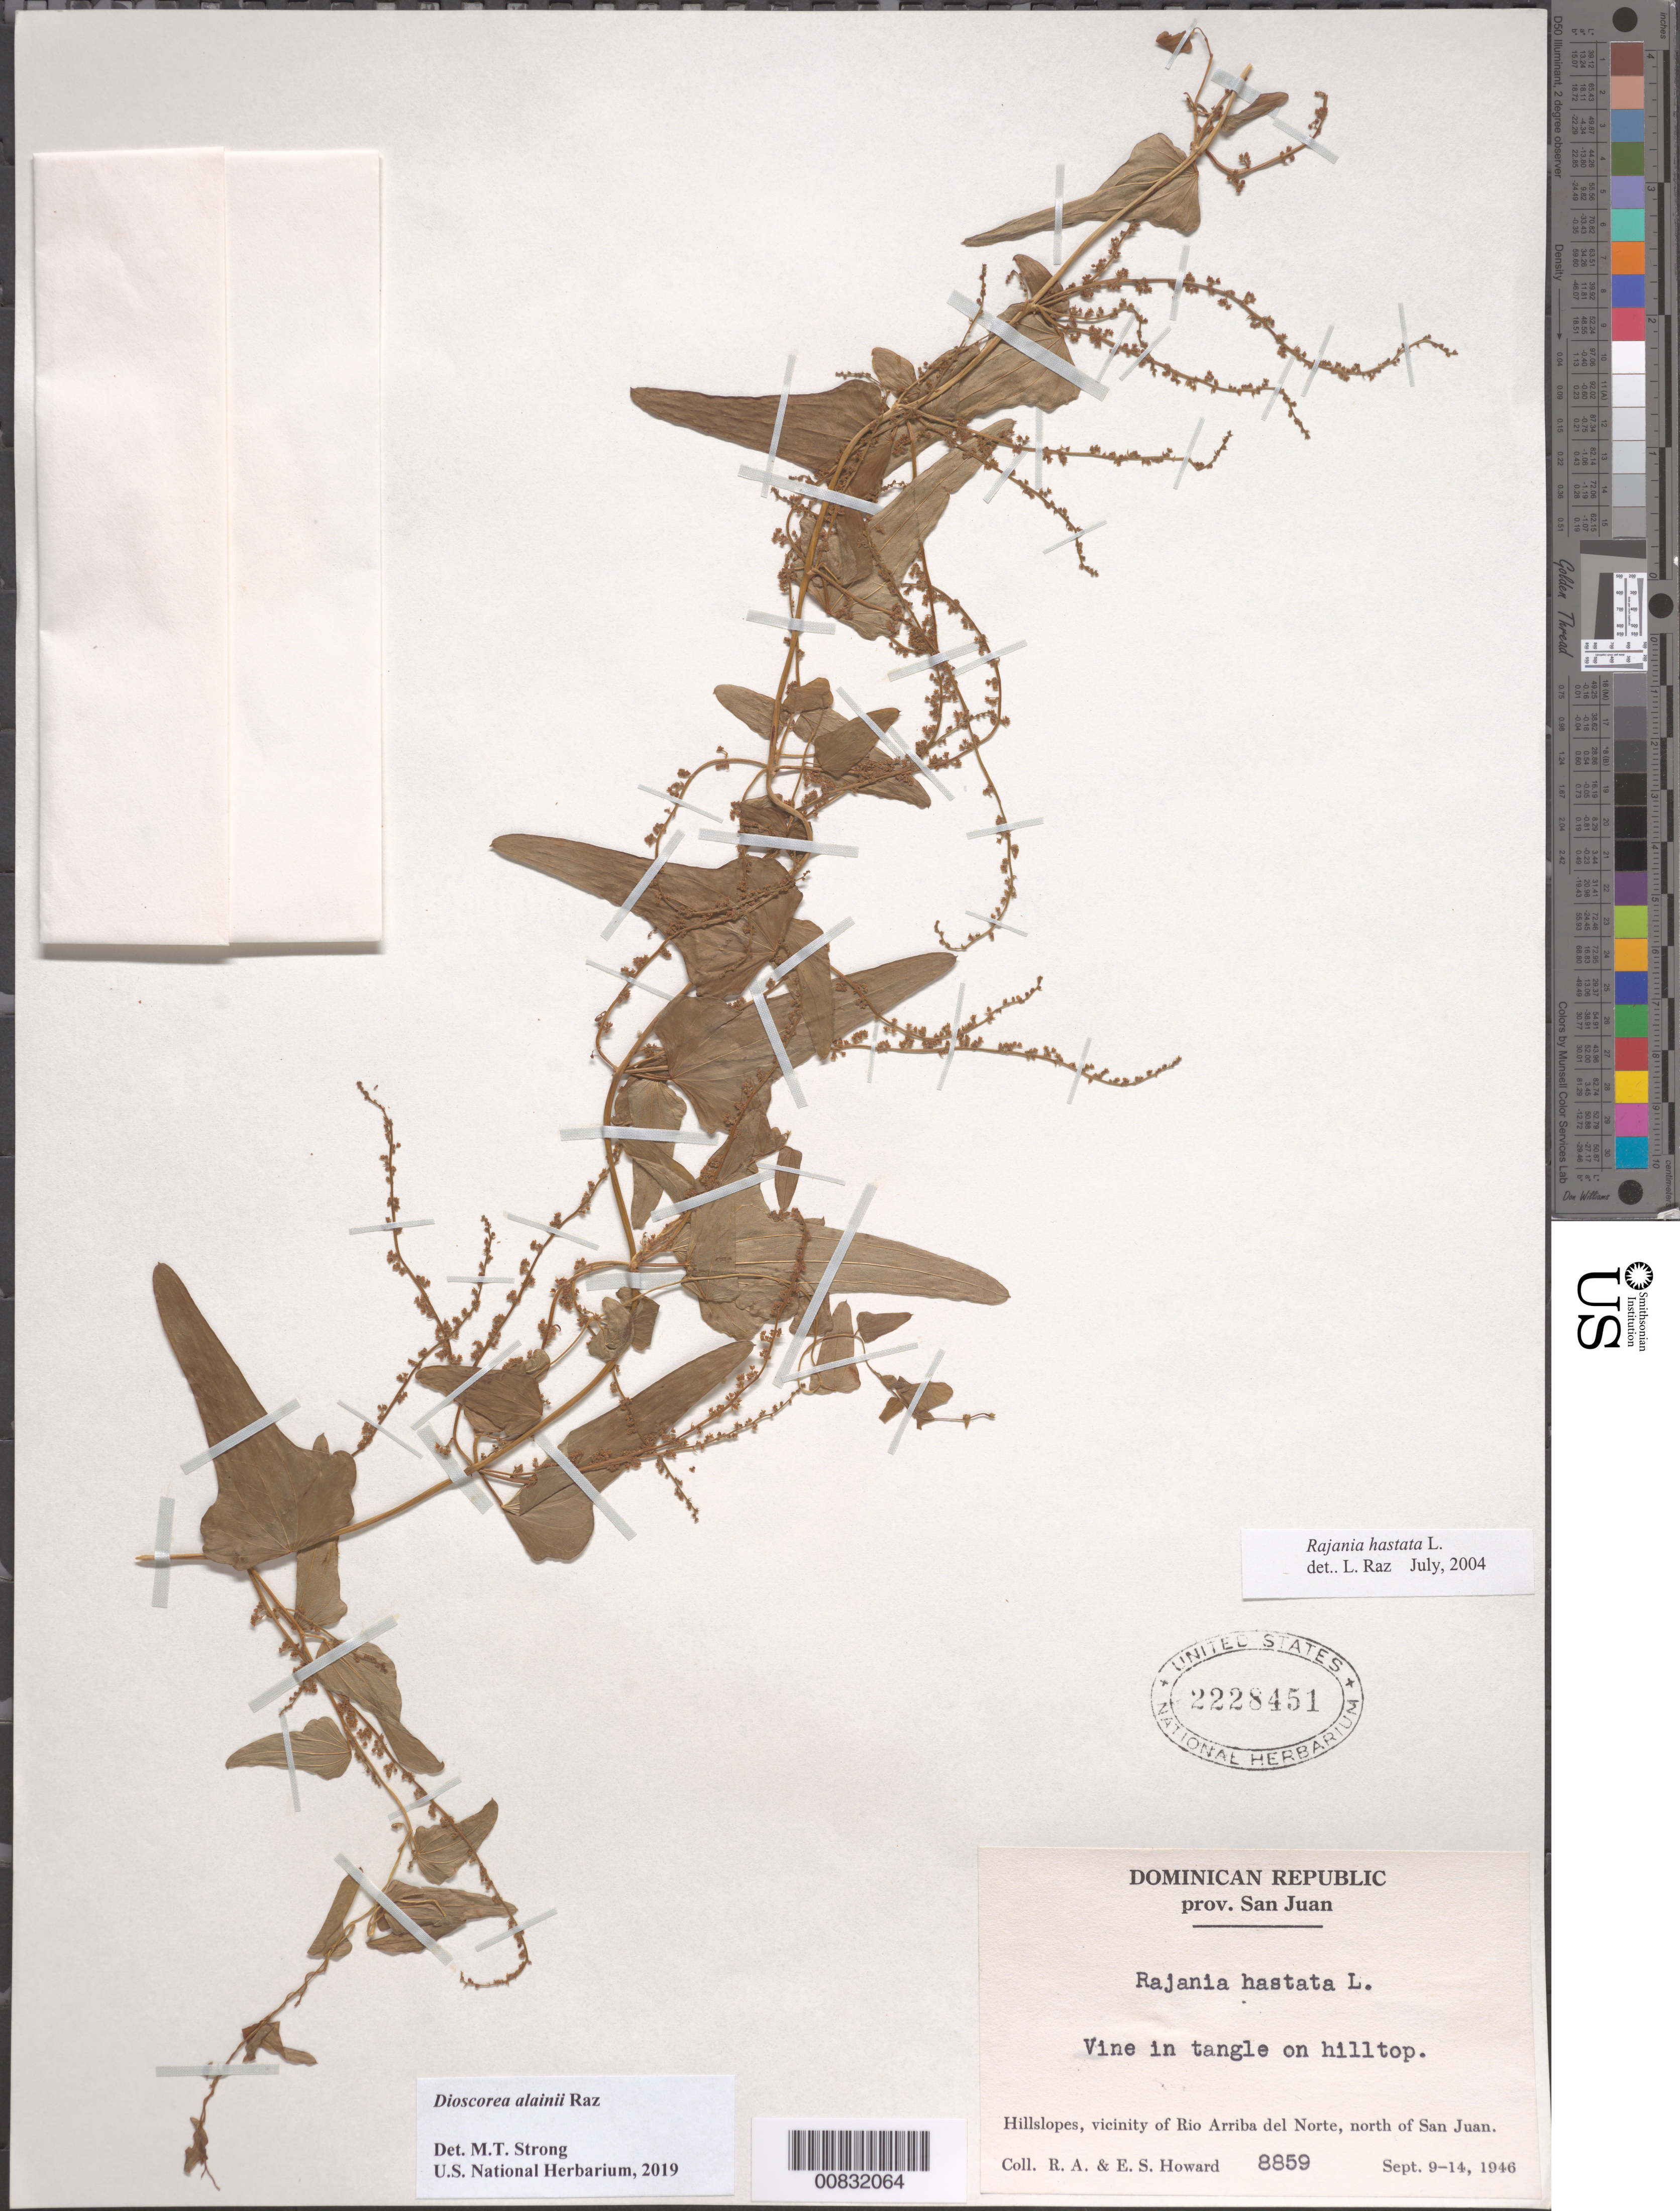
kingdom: Plantae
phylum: Tracheophyta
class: Liliopsida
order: Dioscoreales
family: Dioscoreaceae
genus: Dioscorea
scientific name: Dioscorea alainii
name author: Raz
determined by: Strong, M. T., (US), Smithsonian Institution - National Museum of Natural History (UNITED STATES)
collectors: R. A. Howard & E. S. Howard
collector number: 8859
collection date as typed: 09 Sep 1946 to 14 Sep 1946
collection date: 1946-09-09/1946-09-14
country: Dominican Republic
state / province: San Juan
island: Hispaniola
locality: Vicinity of Río Arriba del Norte, north of San Juan.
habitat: Vine in tangle on hilltop.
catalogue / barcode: US 2228451